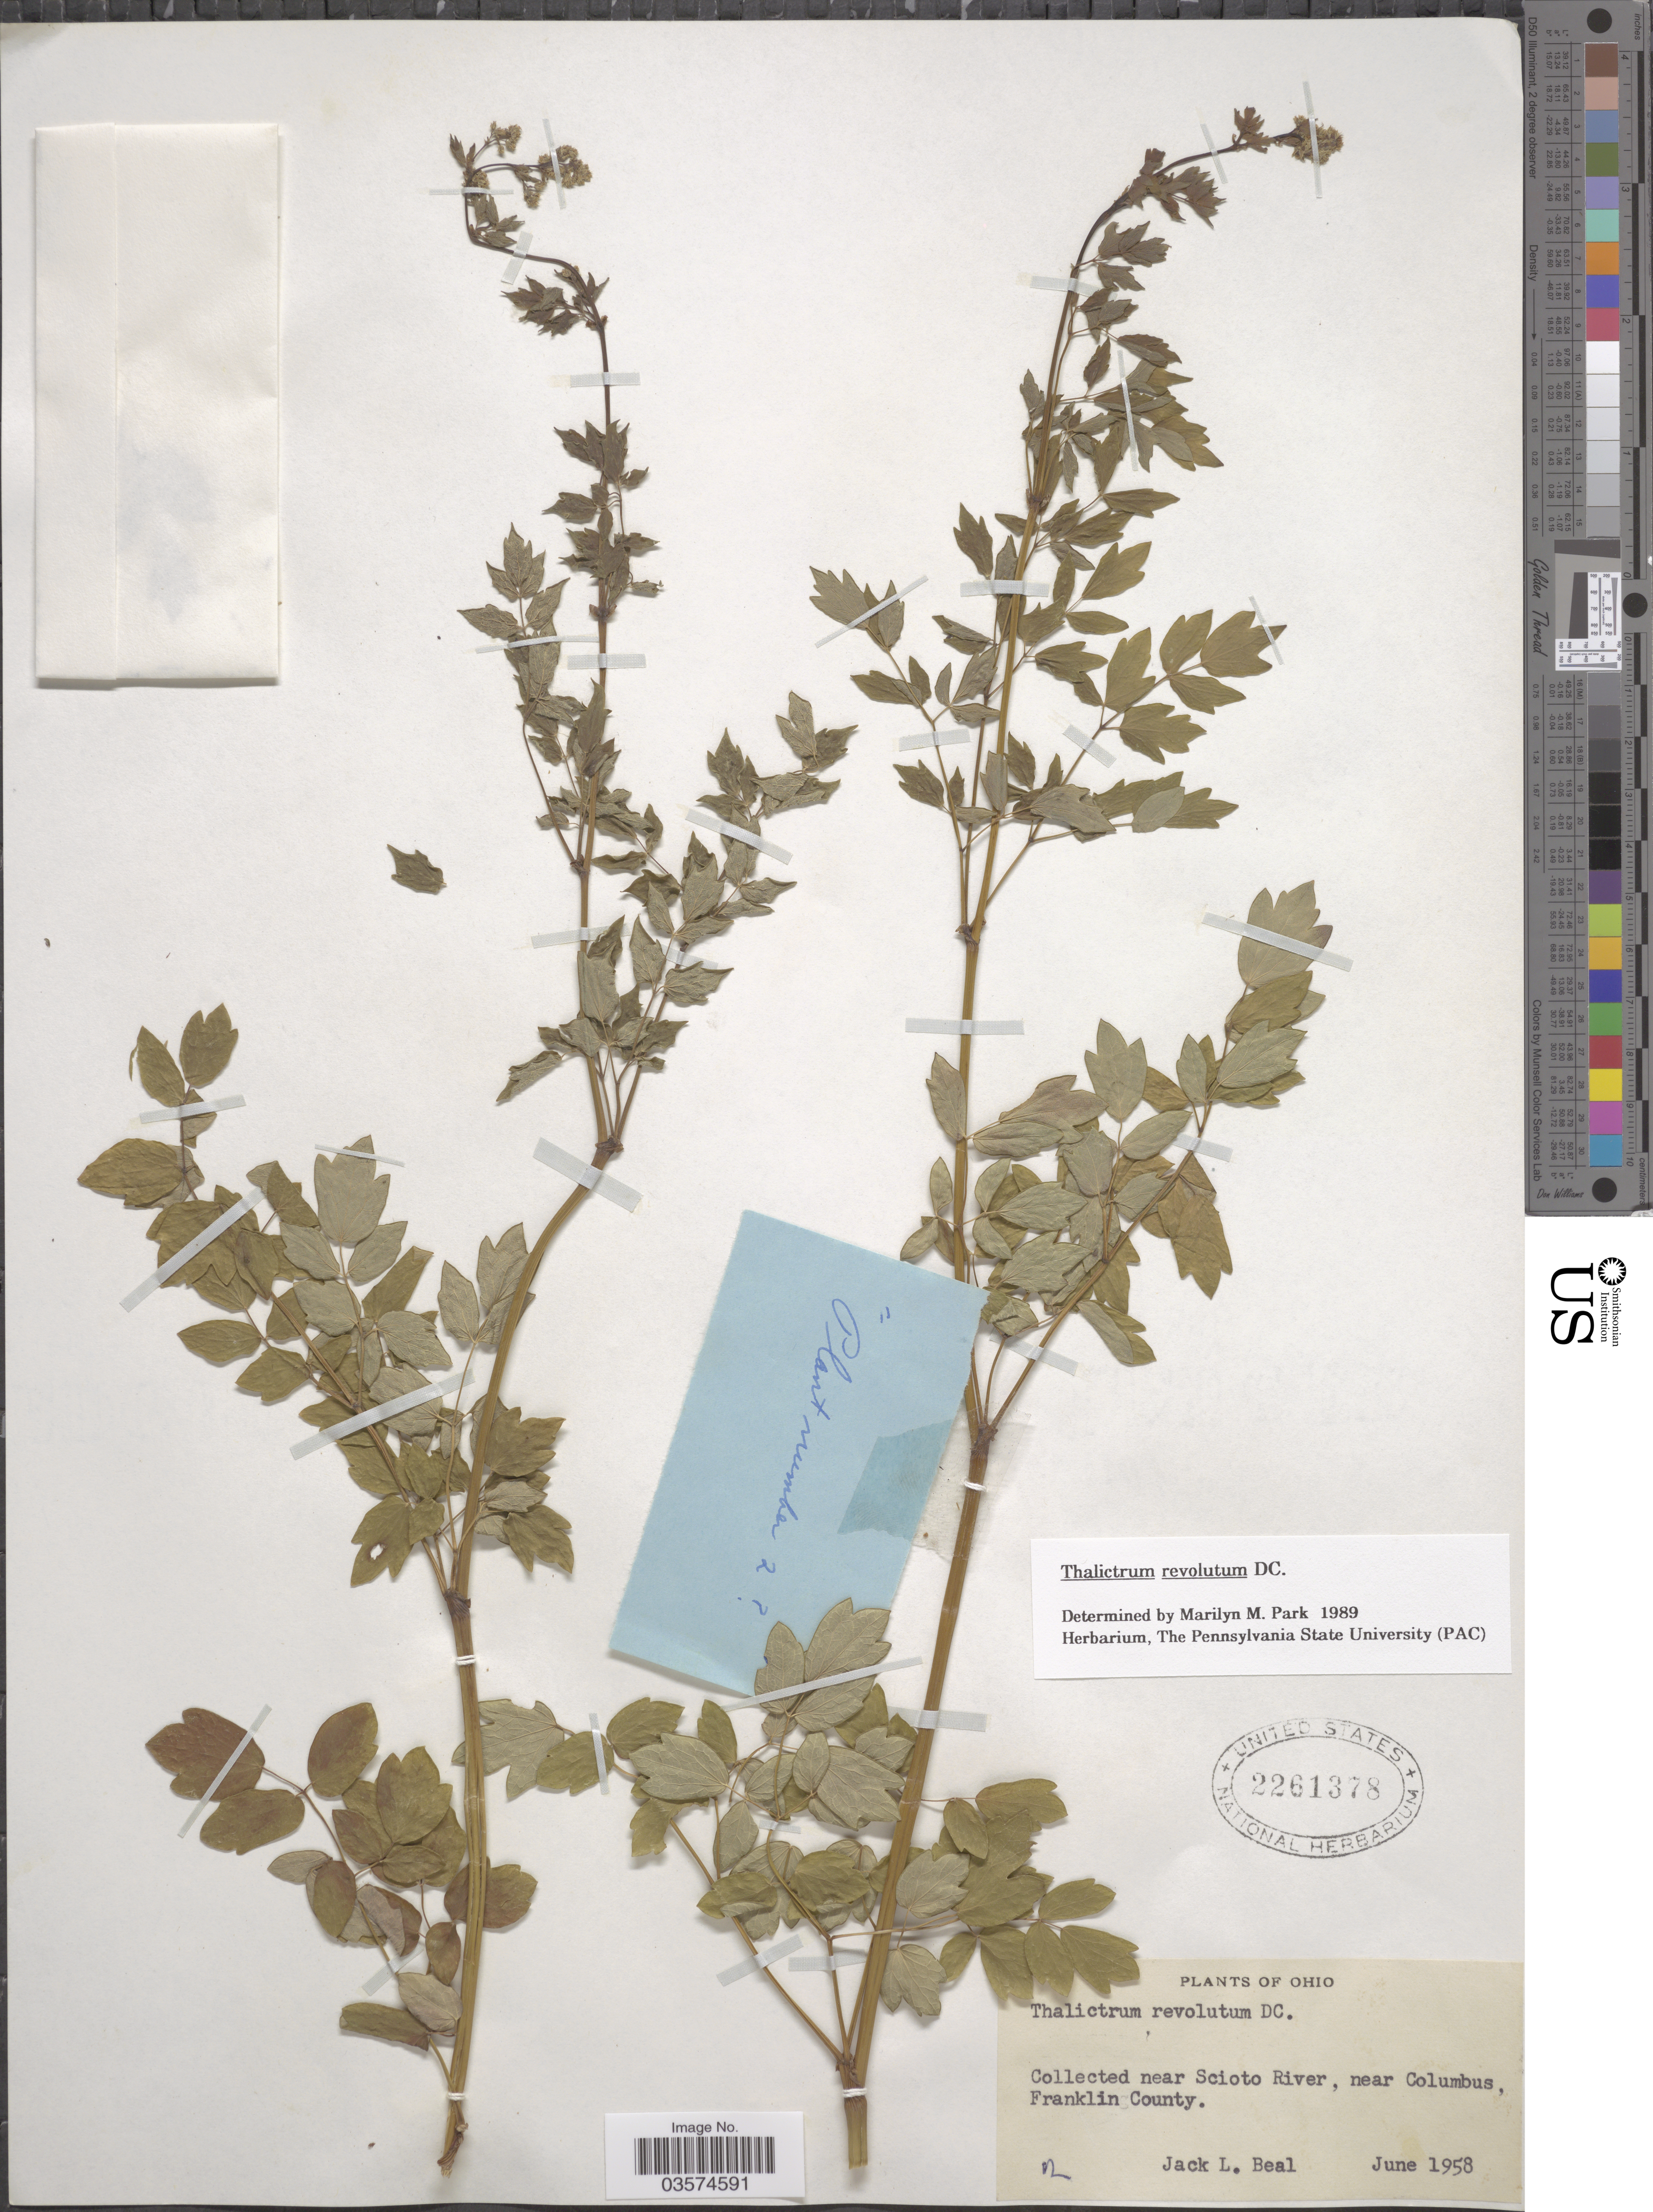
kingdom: Plantae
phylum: Tracheophyta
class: Magnoliopsida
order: Ranunculales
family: Ranunculaceae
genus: Thalictrum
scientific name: Thalictrum amphibolum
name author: Greene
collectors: J. Beal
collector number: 2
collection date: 1958-06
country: United States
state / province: Ohio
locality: Near Scioto River, near Columbus, Franklin County.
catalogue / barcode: US 2261378